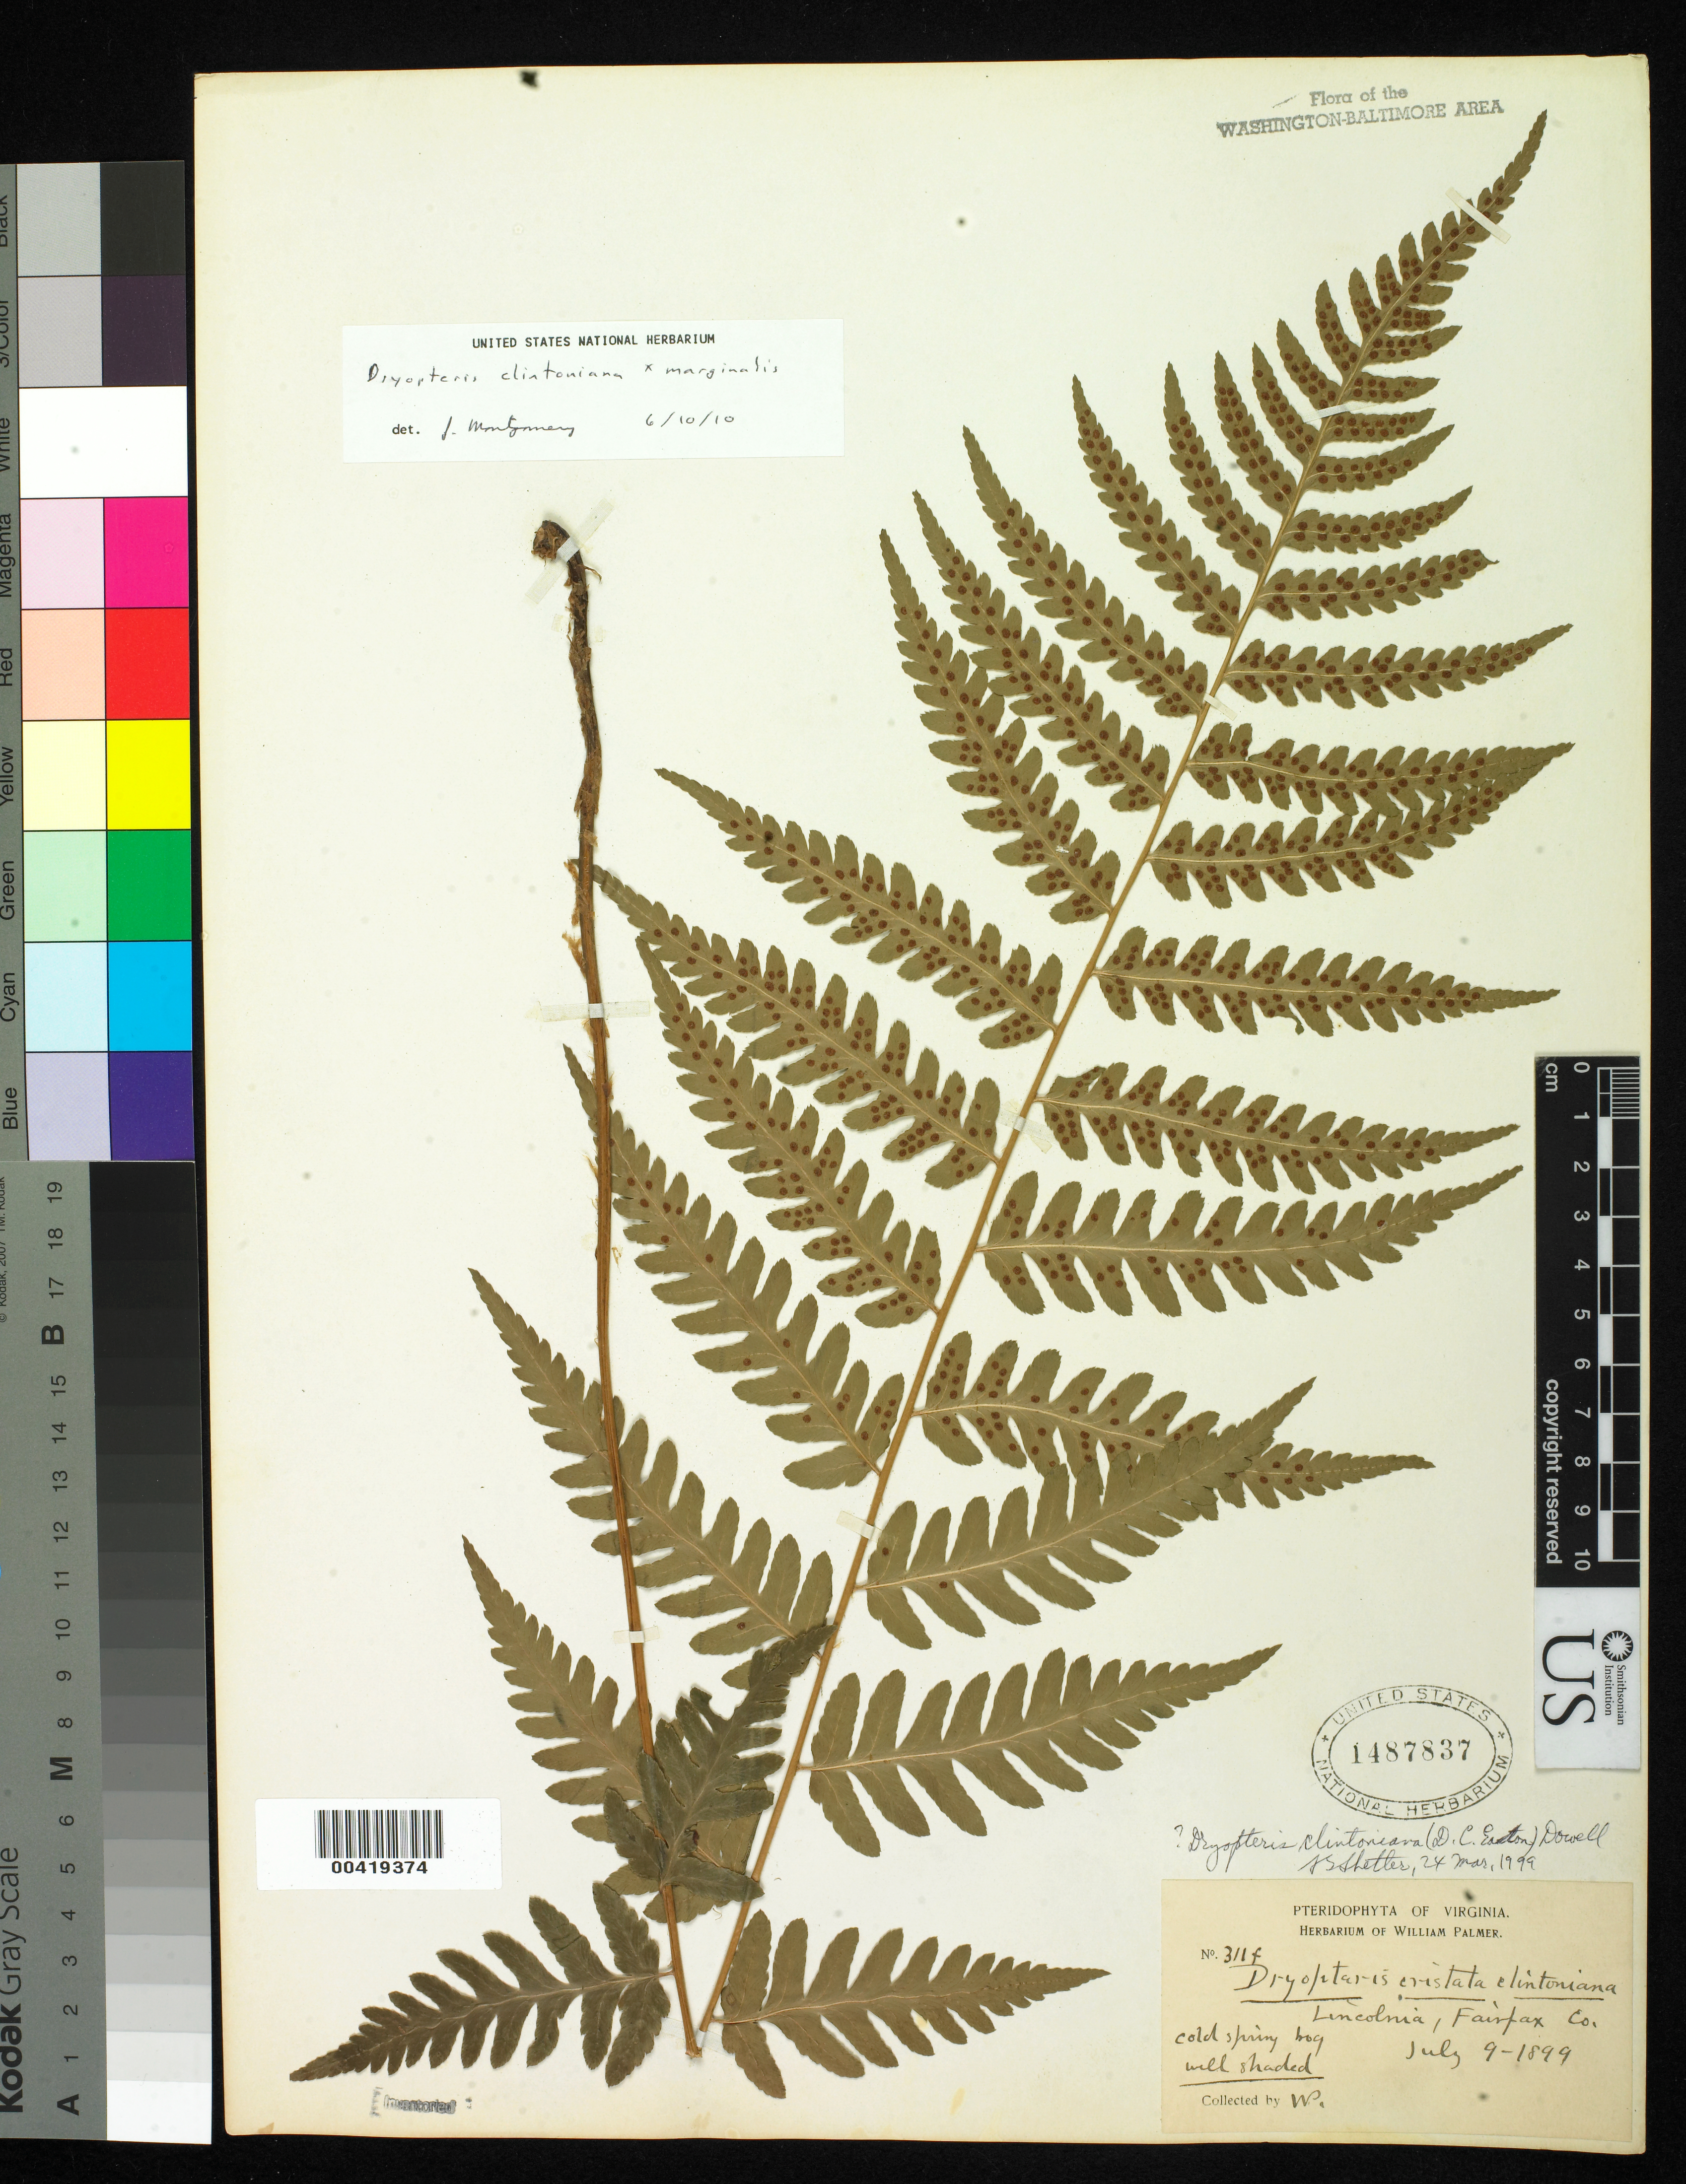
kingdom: Plantae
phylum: Tracheophyta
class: Polypodiopsida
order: Polypodiales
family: Dryopteridaceae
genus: Dryopteris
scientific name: Dryopteris clintoniana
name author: (D.C. Eaton) Dowell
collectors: W. Palmer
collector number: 311F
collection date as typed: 09 Jul 1899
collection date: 1899-07-09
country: United States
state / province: Virginia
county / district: Fairfax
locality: Lincolnia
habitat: Cold spring bog well shaded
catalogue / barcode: US 1487837